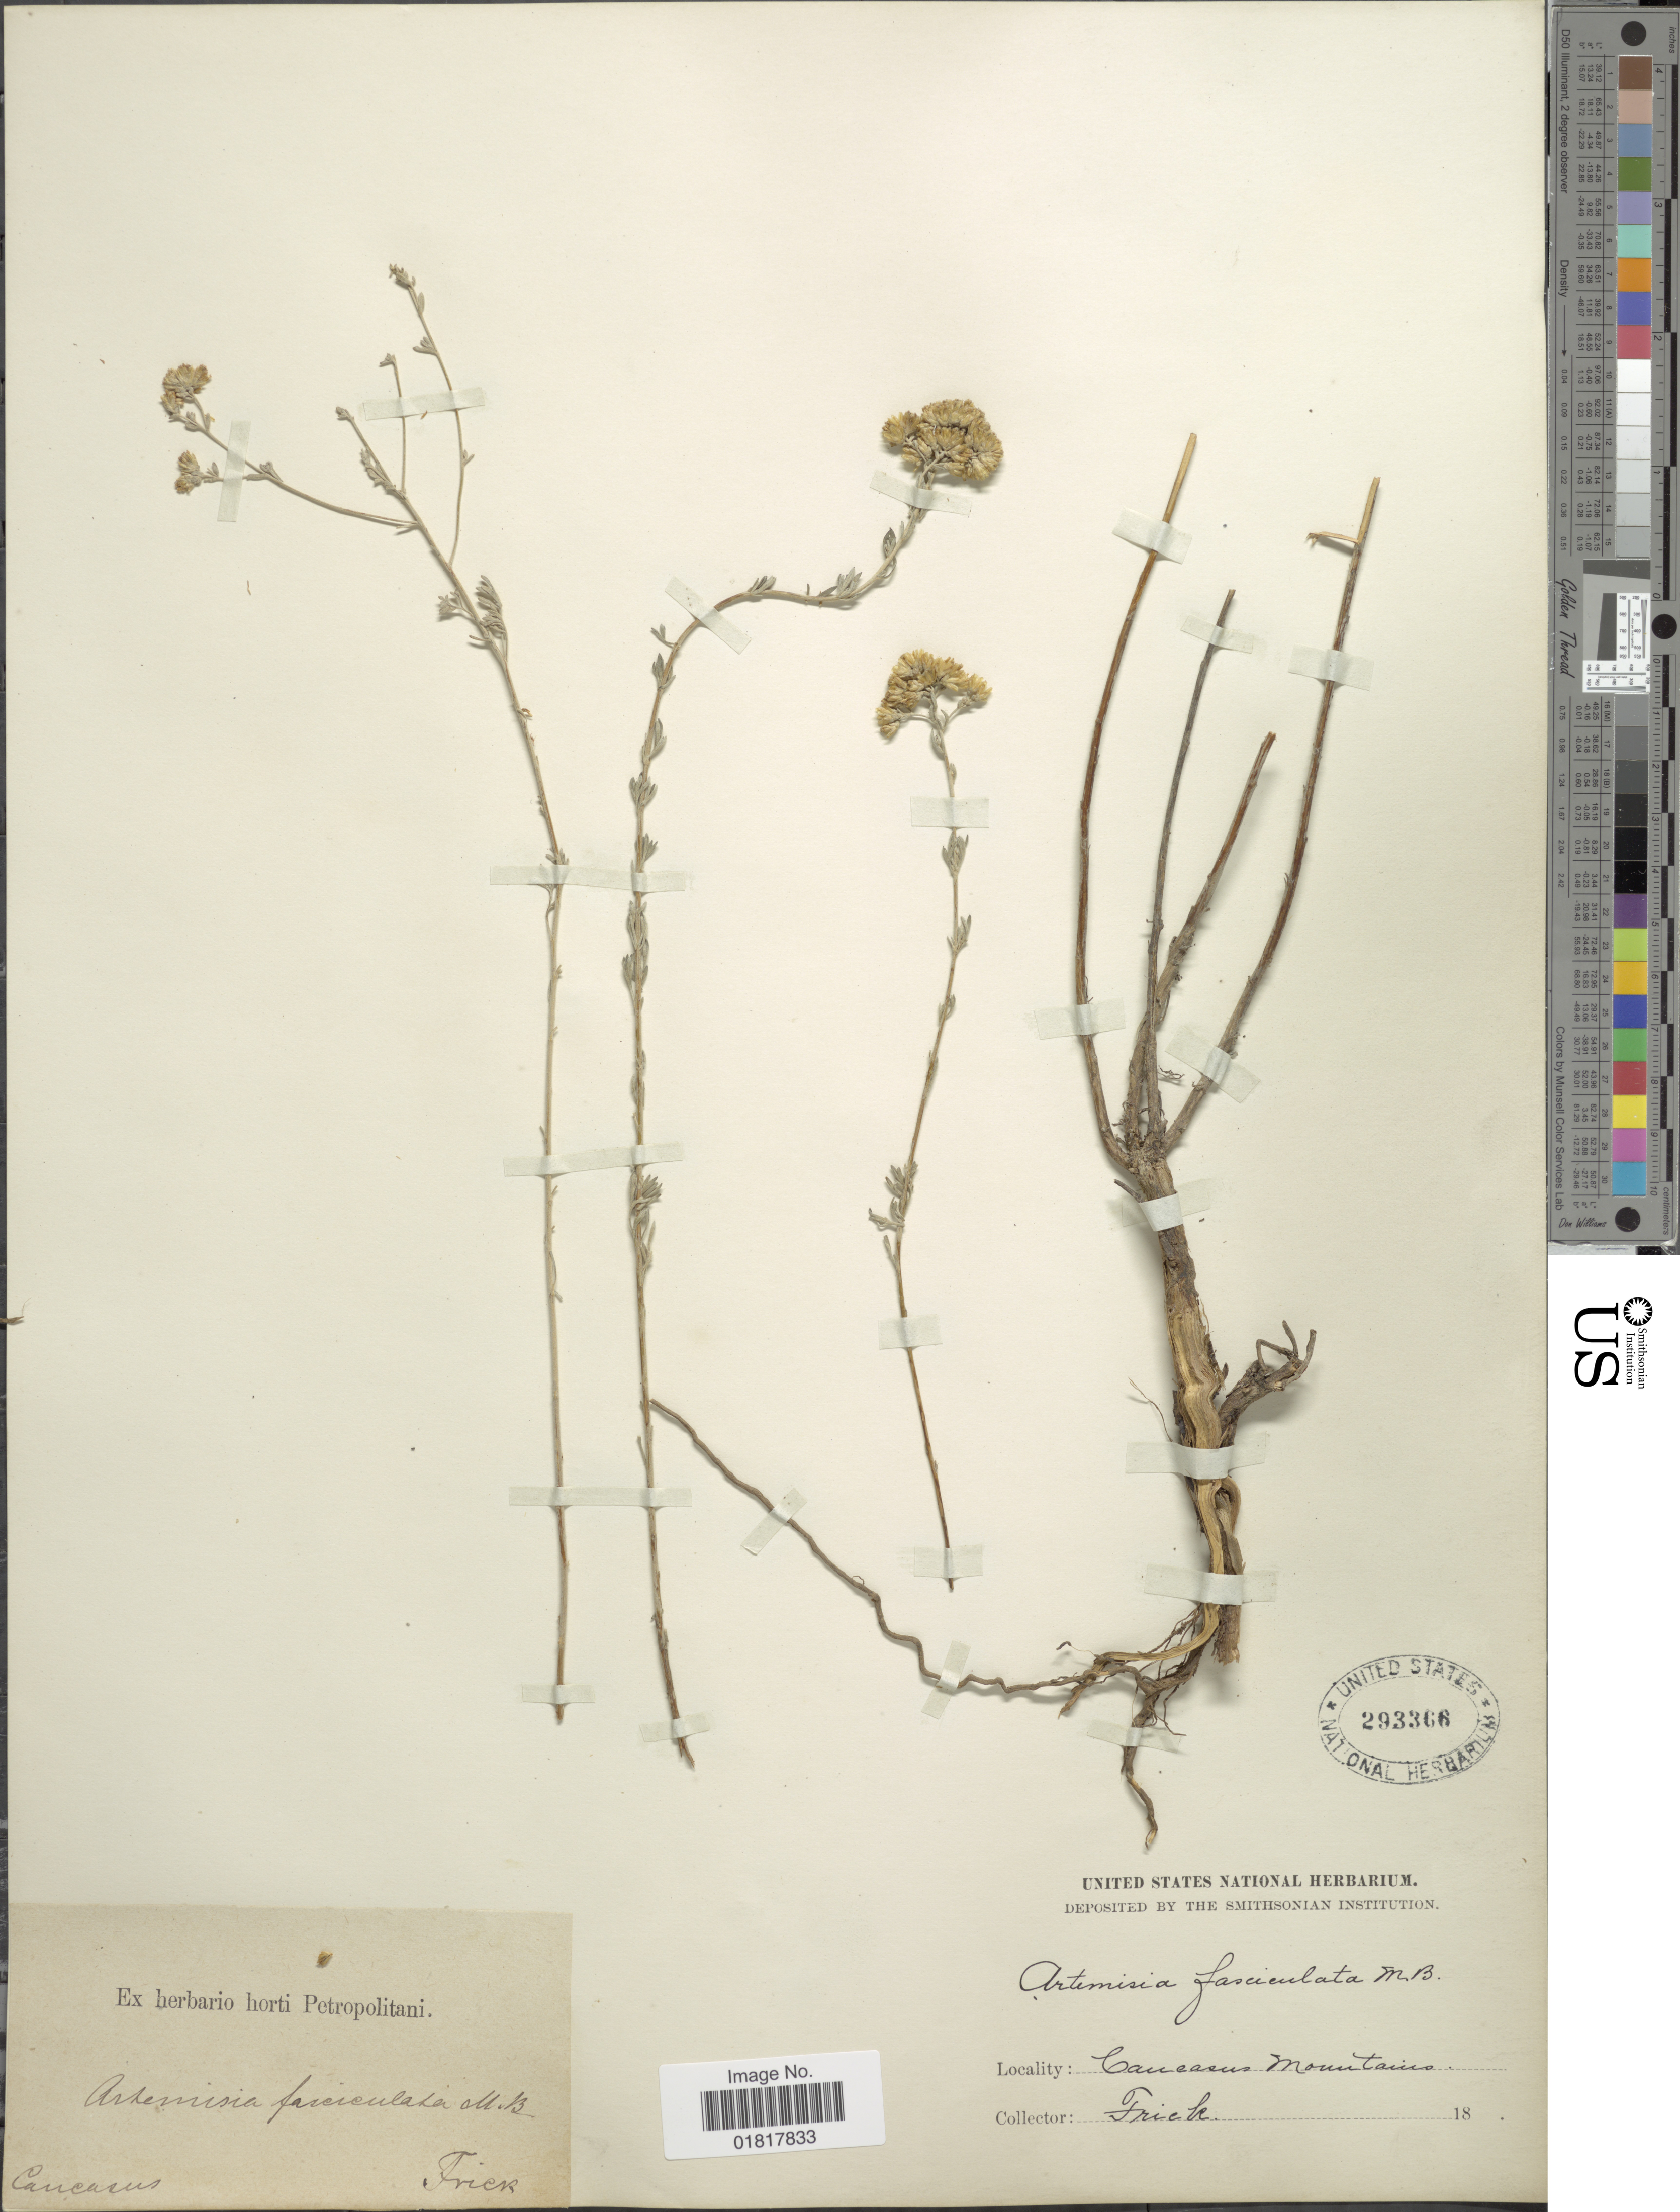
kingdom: Plantae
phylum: Tracheophyta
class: Magnoliopsida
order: Asterales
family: Asteraceae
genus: Artemisia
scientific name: Artemisia fasciculata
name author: M. Bieb.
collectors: Frick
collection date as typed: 18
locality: Caucasus Mountains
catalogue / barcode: US 293366